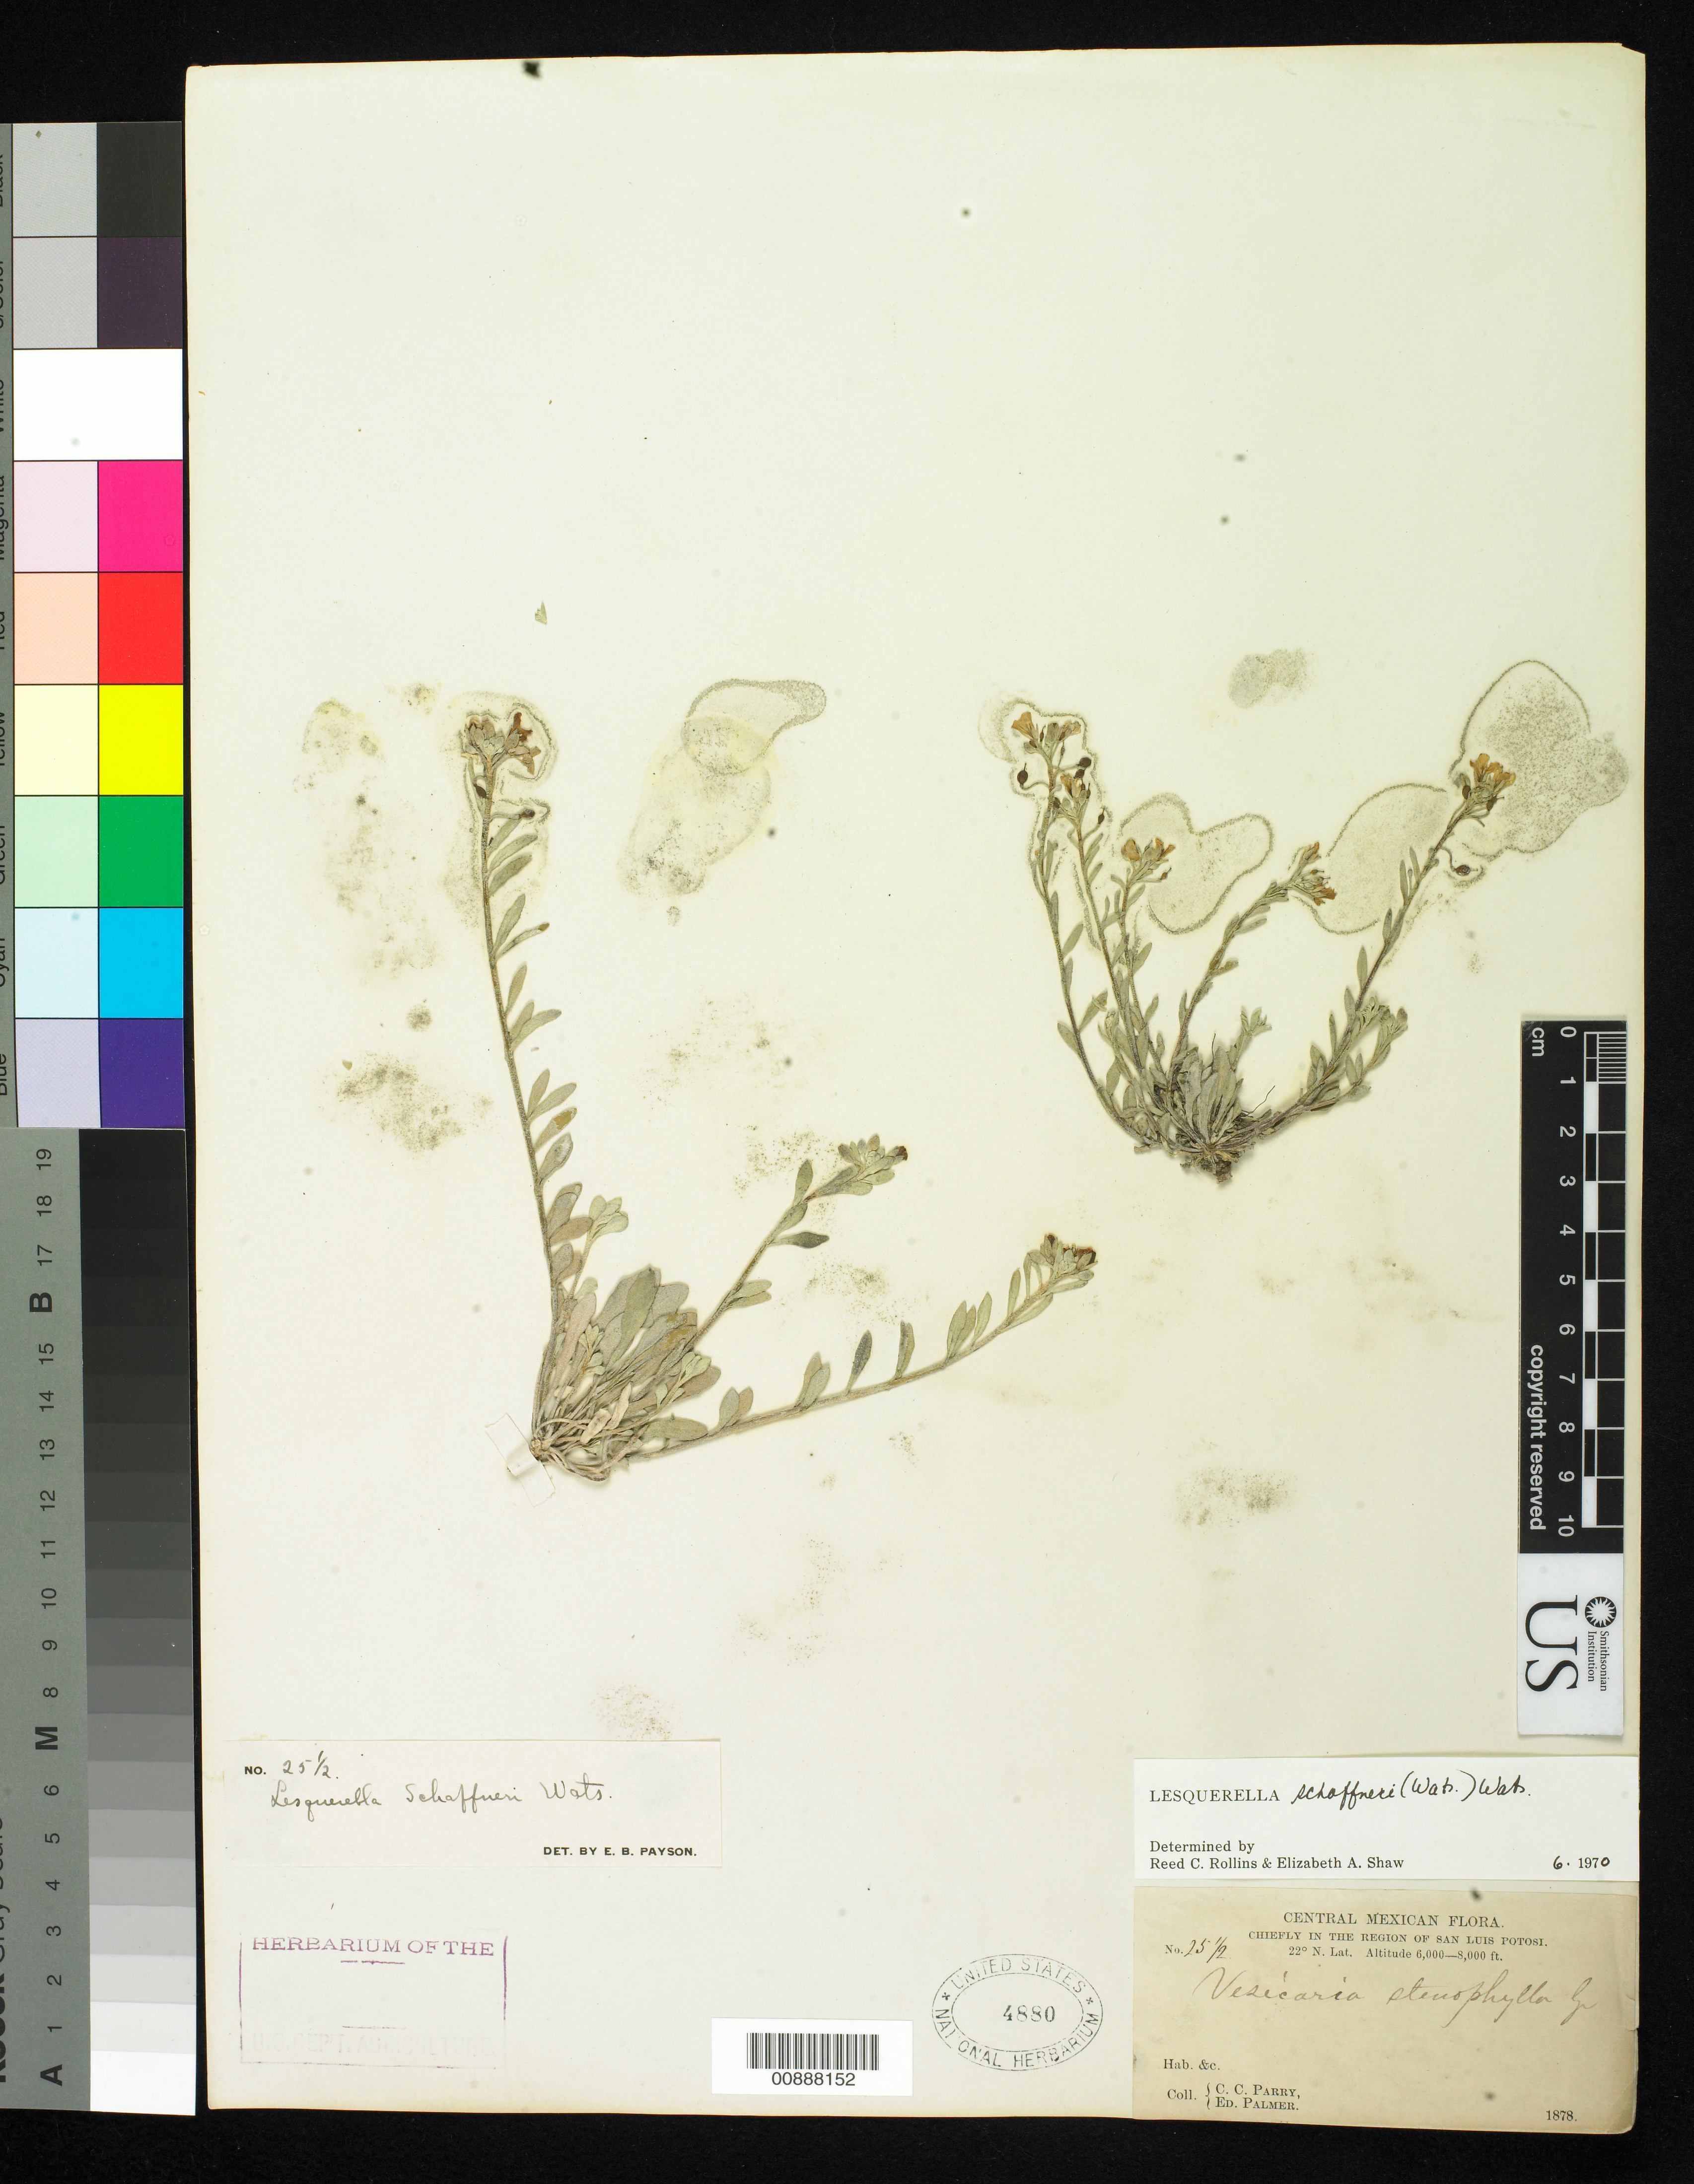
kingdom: Plantae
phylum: Tracheophyta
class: Magnoliopsida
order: Brassicales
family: Brassicaceae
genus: Lesquerella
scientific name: Lesquerella schaffneri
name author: S. Watson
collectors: C. C. Parry & E. Palmer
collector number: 25½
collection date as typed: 1878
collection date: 1878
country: Mexico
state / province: San Luis Potosí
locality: Chiefly in the region of San Luis Potosí.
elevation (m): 1829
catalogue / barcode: US 4880